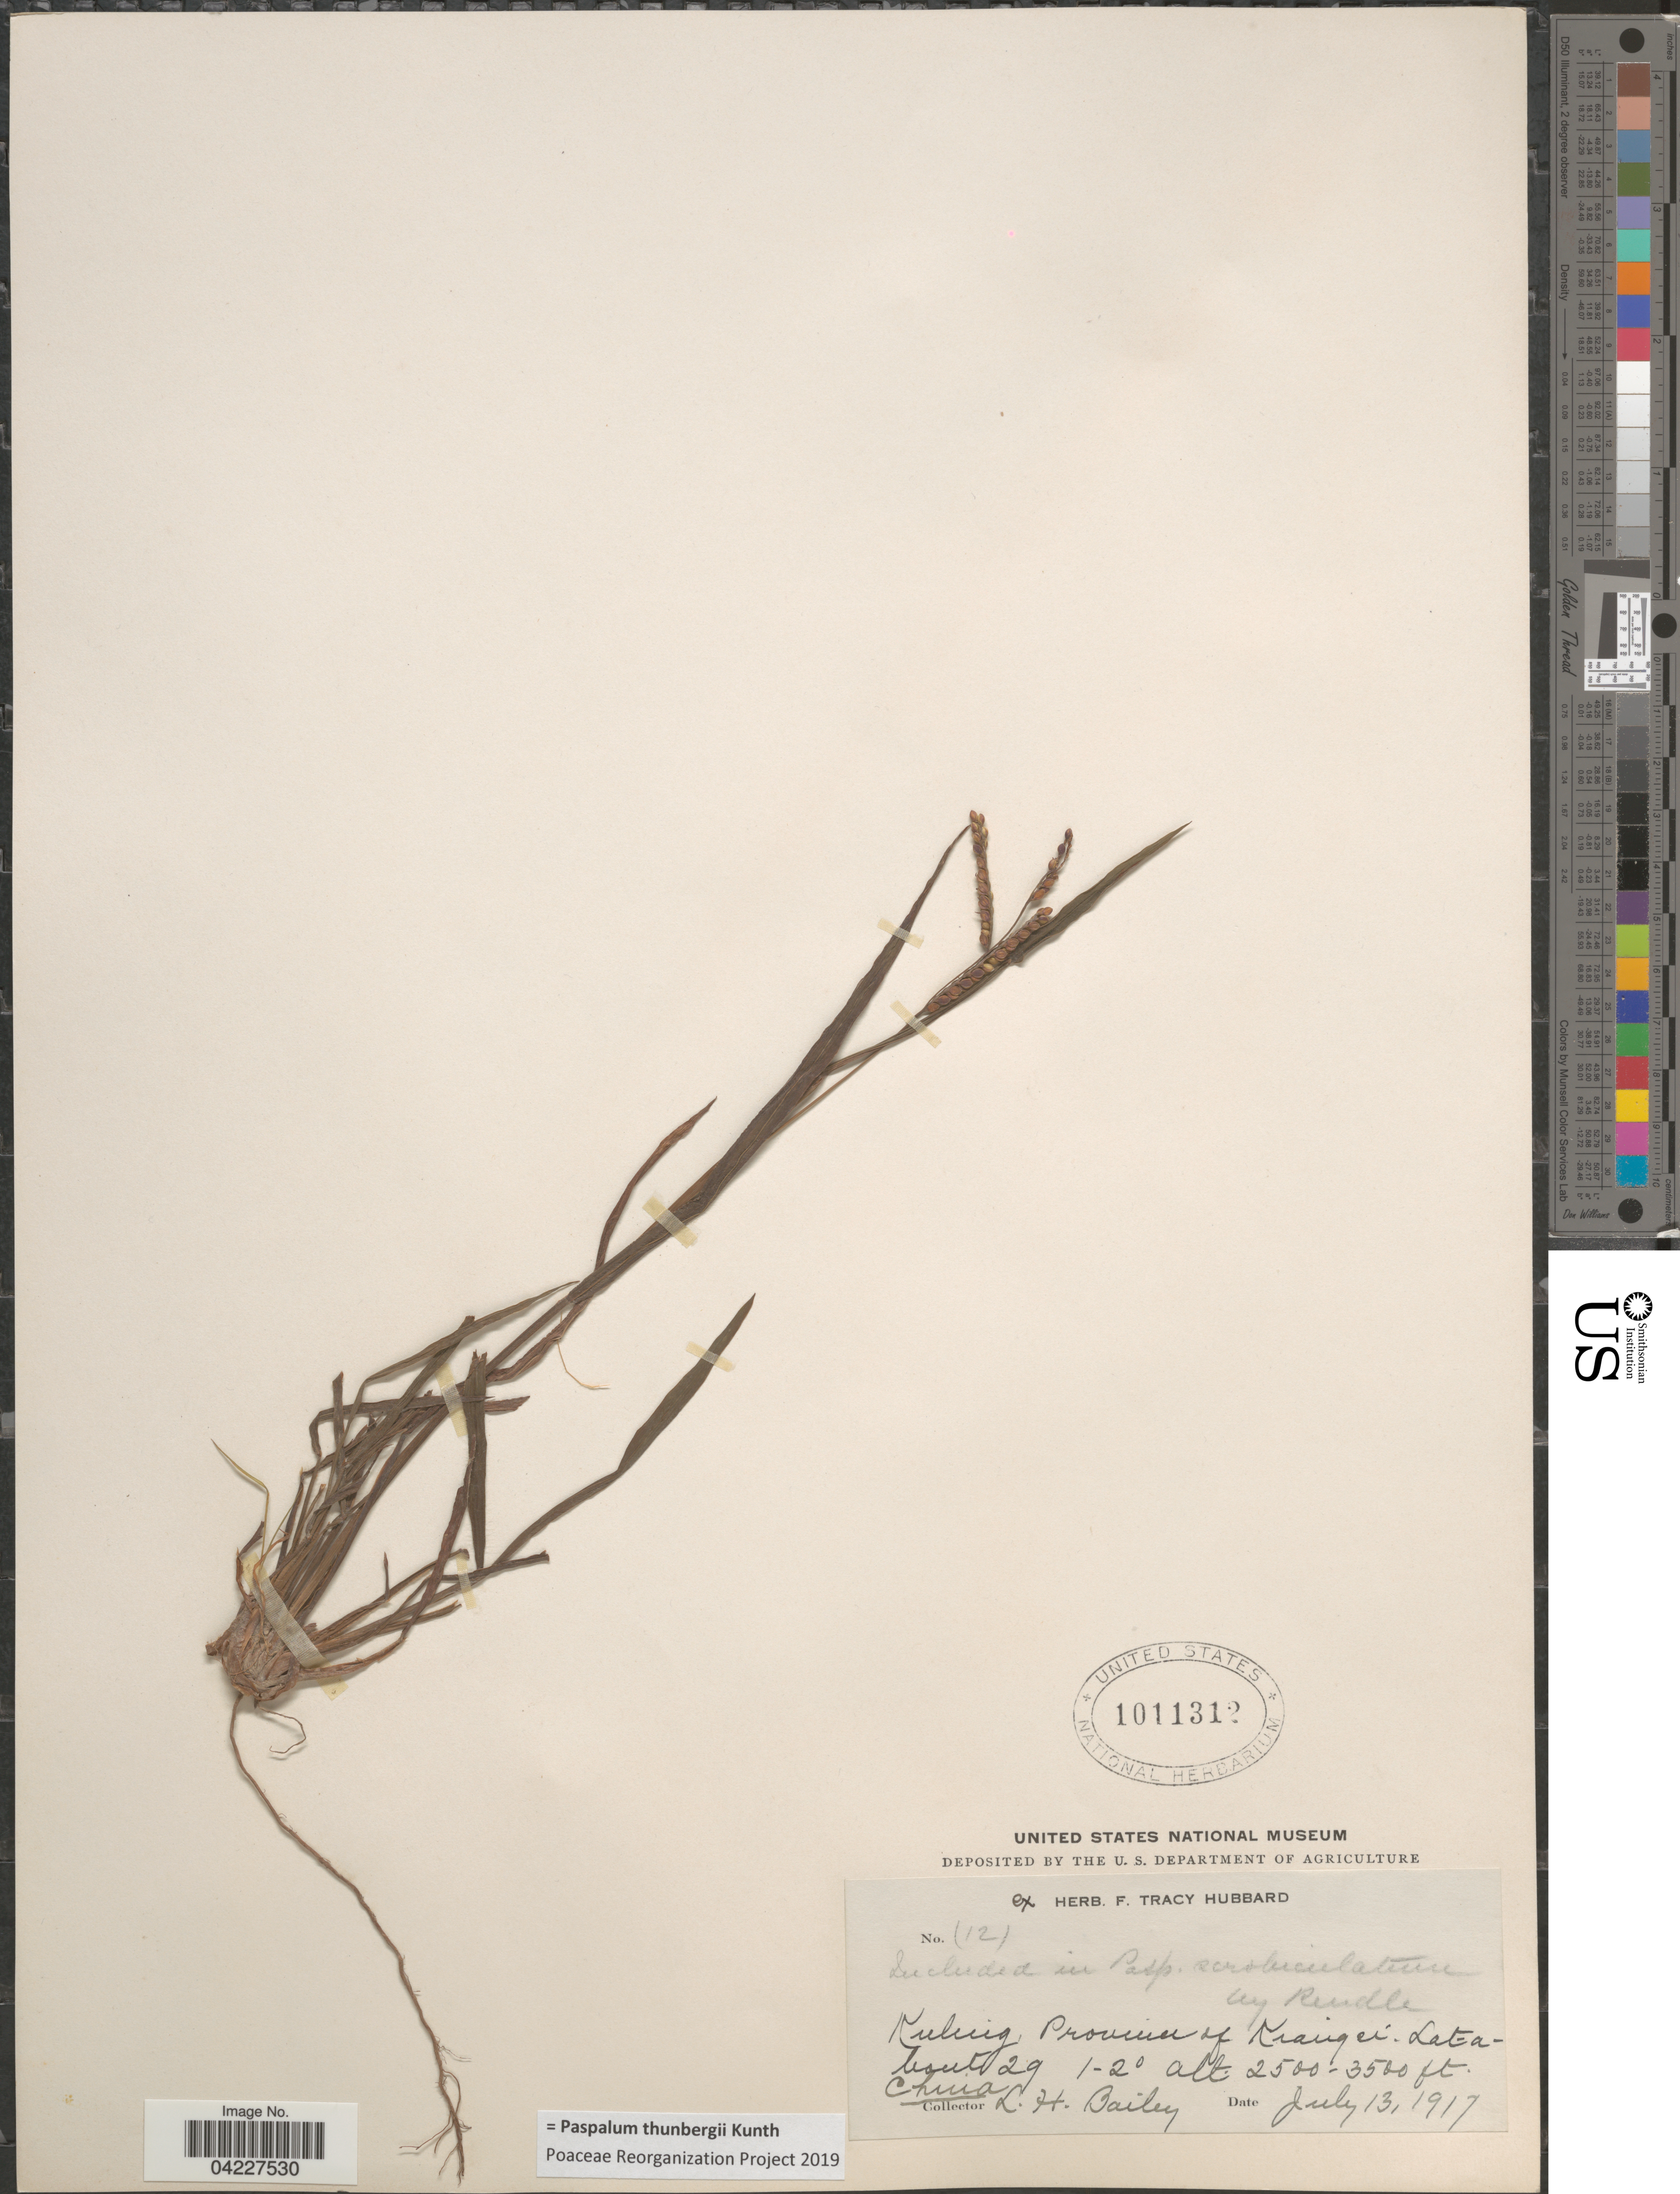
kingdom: Plantae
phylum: Tracheophyta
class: Liliopsida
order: Poales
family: Poaceae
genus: Paspalum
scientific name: Paspalum thunbergii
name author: Kunth ex Steud.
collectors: L. H. Bailey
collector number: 12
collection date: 1917-07-13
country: China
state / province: Jiangxi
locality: Kuling, Province of Kiangsi.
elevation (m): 762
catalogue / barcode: US 1011312